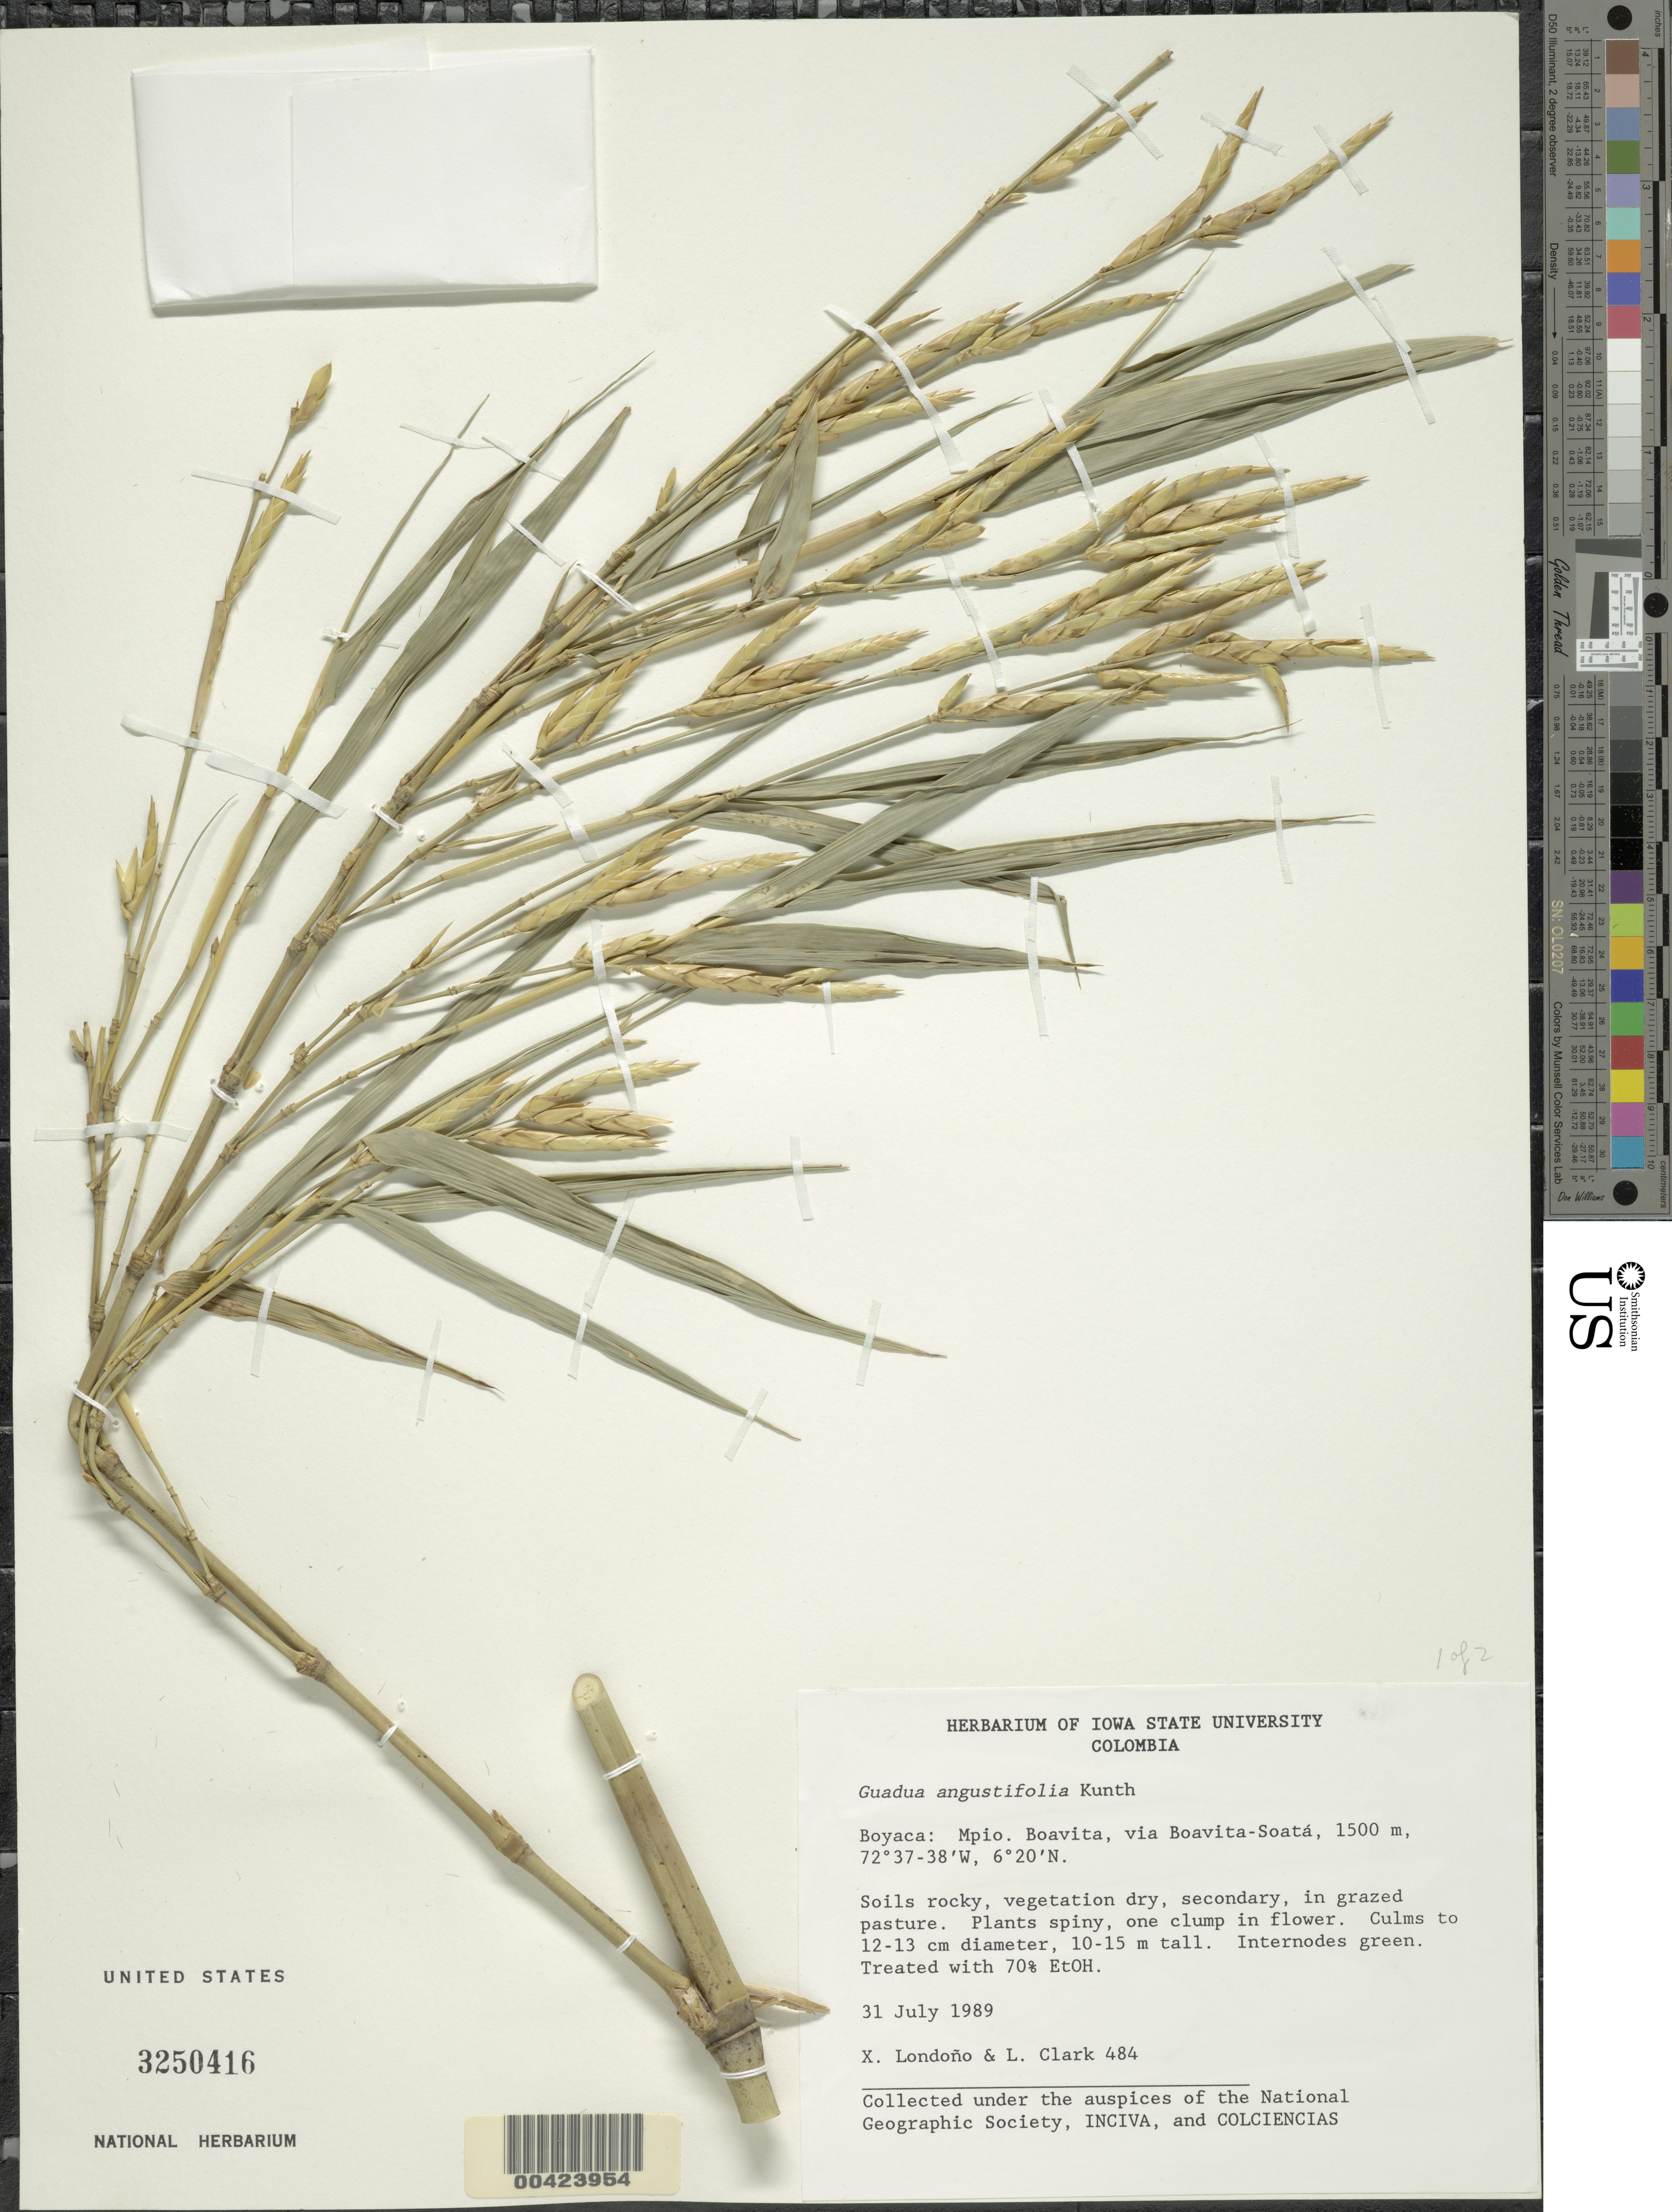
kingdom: Plantae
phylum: Tracheophyta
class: Liliopsida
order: Poales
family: Poaceae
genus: Guadua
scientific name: Guadua angustifolia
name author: Kunth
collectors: X. Londoño & L. G. Clark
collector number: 484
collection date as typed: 31 Jul 1989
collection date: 1989-07-31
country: Colombia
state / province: Boyacá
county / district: Boavita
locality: Via Boavita - Soata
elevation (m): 1500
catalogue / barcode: US 3250416